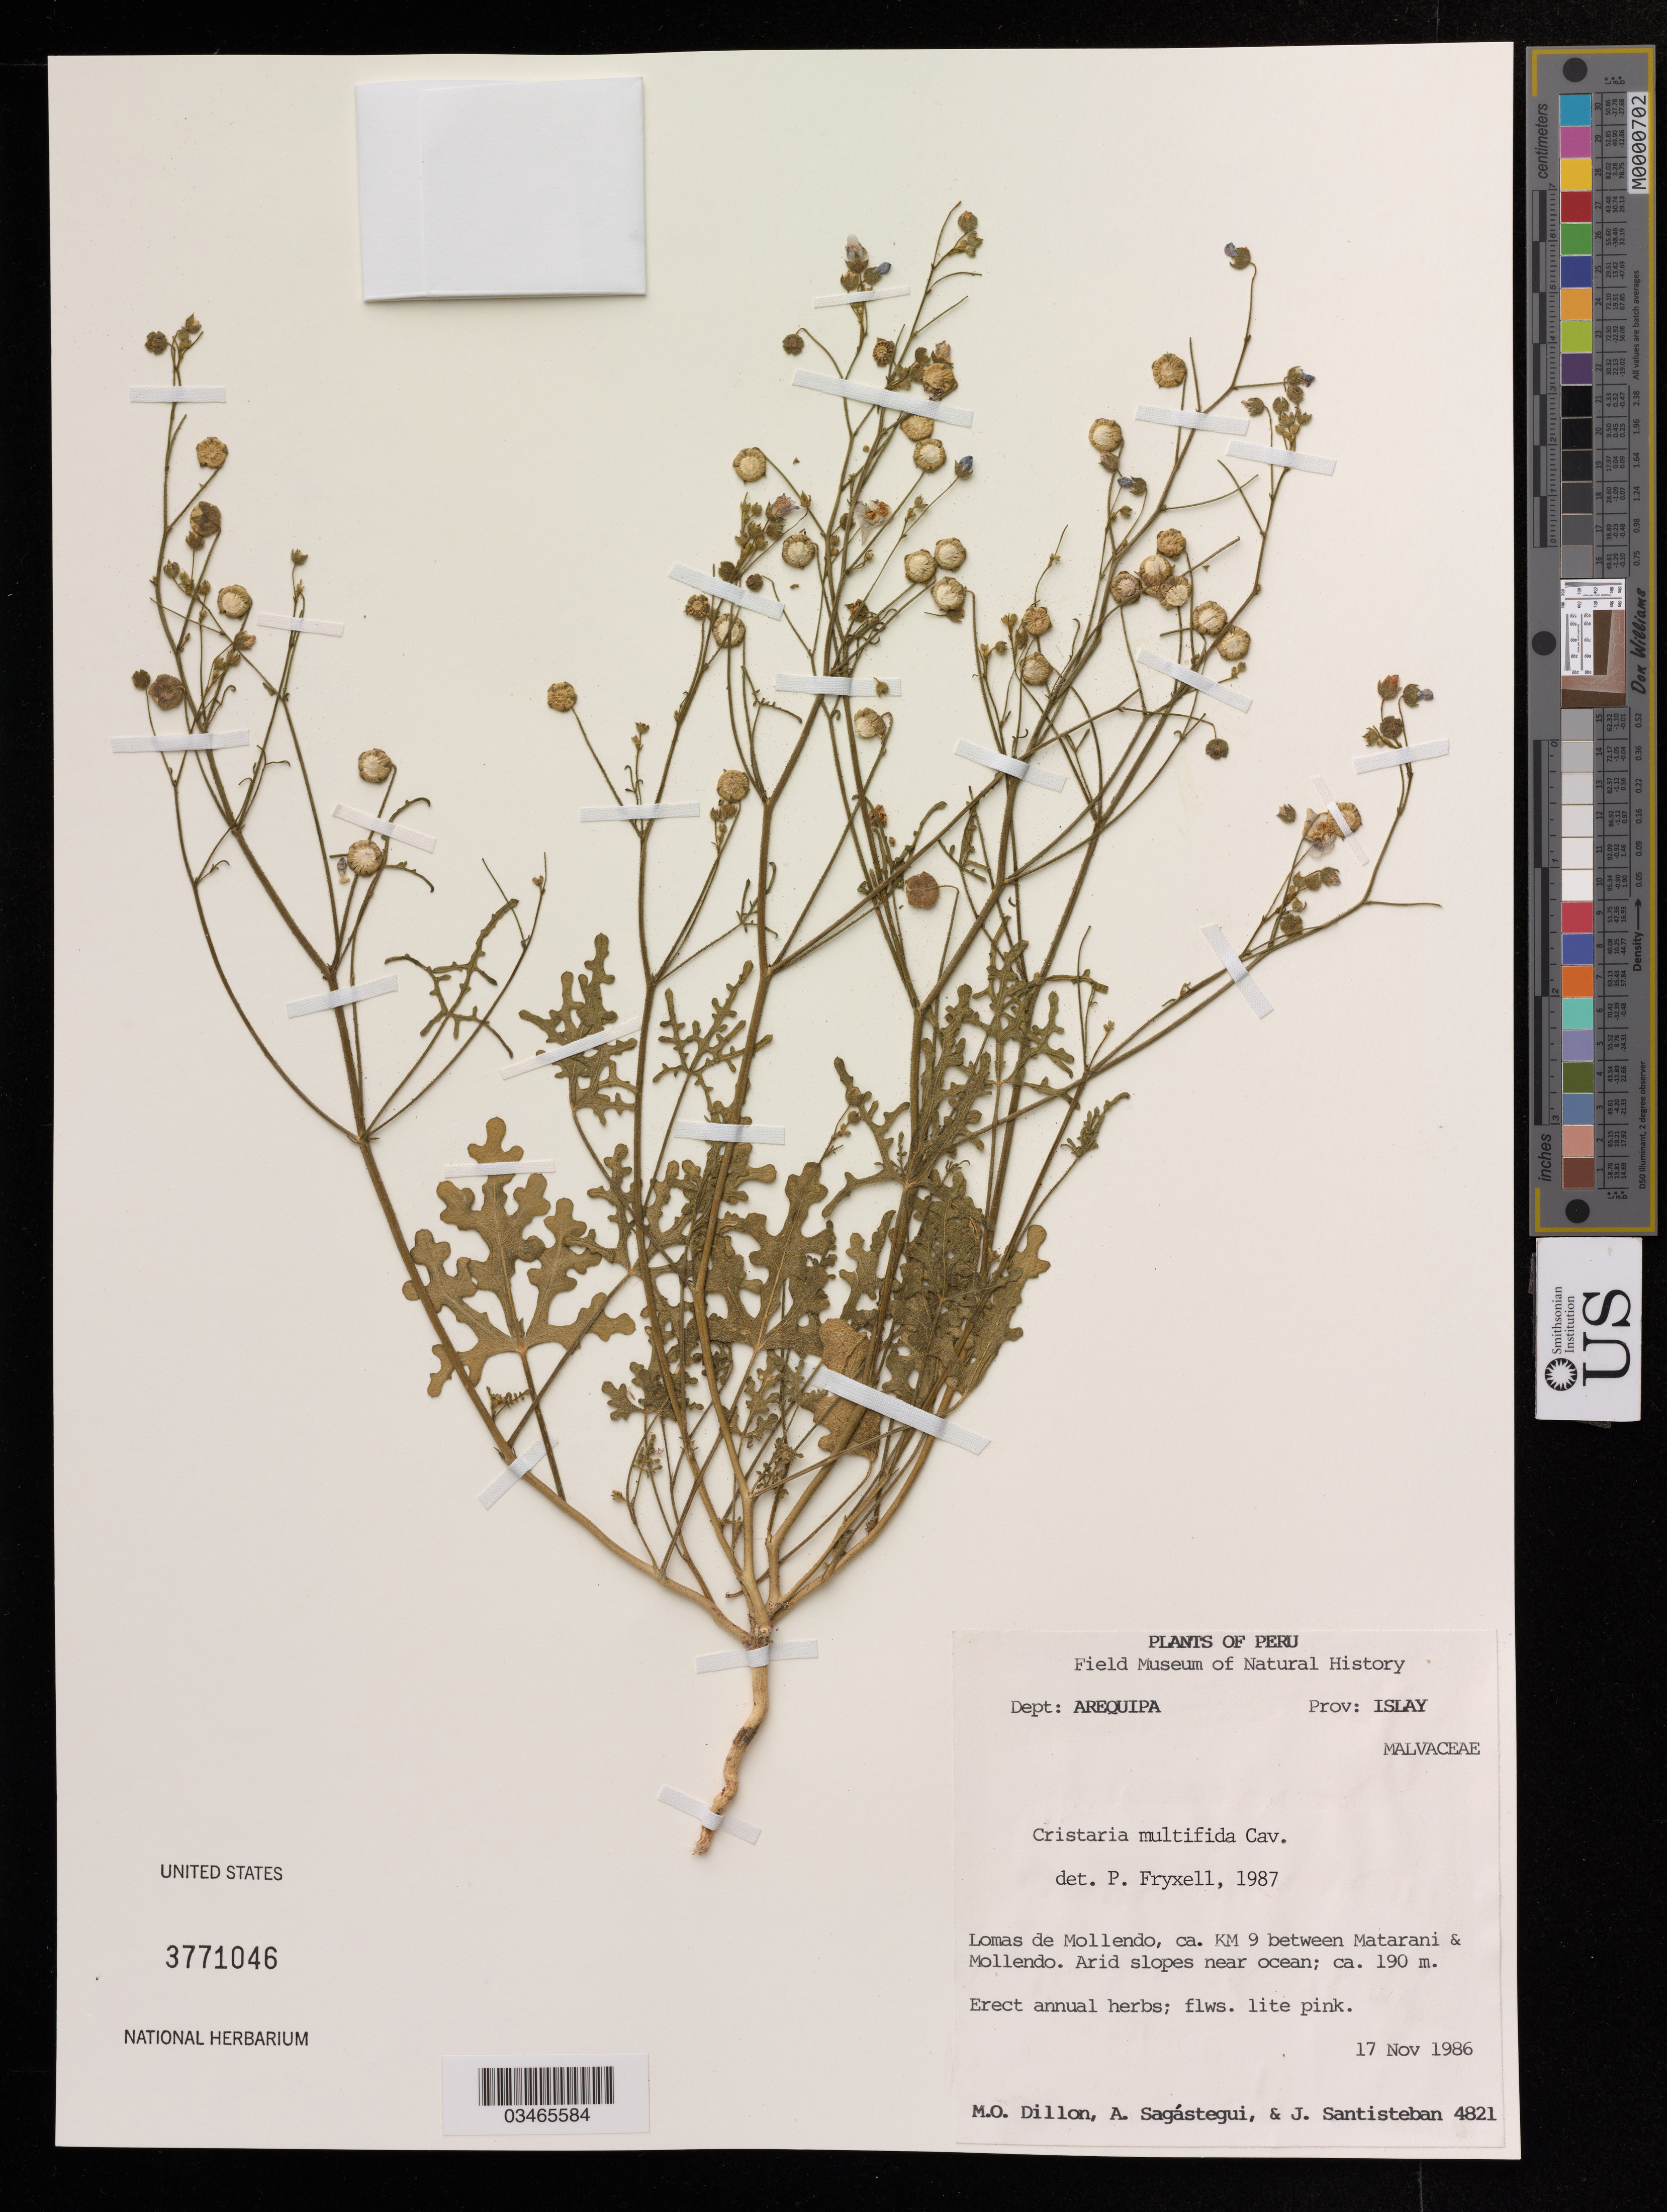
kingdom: Plantae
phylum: Tracheophyta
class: Magnoliopsida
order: Malvales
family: Malvaceae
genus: Cristaria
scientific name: Cristaria multifida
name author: Cav.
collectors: M. O. Dillon, A. Sagástequi & J. Santisteban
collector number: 4821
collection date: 1986-11-17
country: Peru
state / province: Arequipa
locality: Islay, Lomas de Mollendo, ca. Km 9 between Matarani & Mollendo.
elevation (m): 190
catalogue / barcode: US 3771046